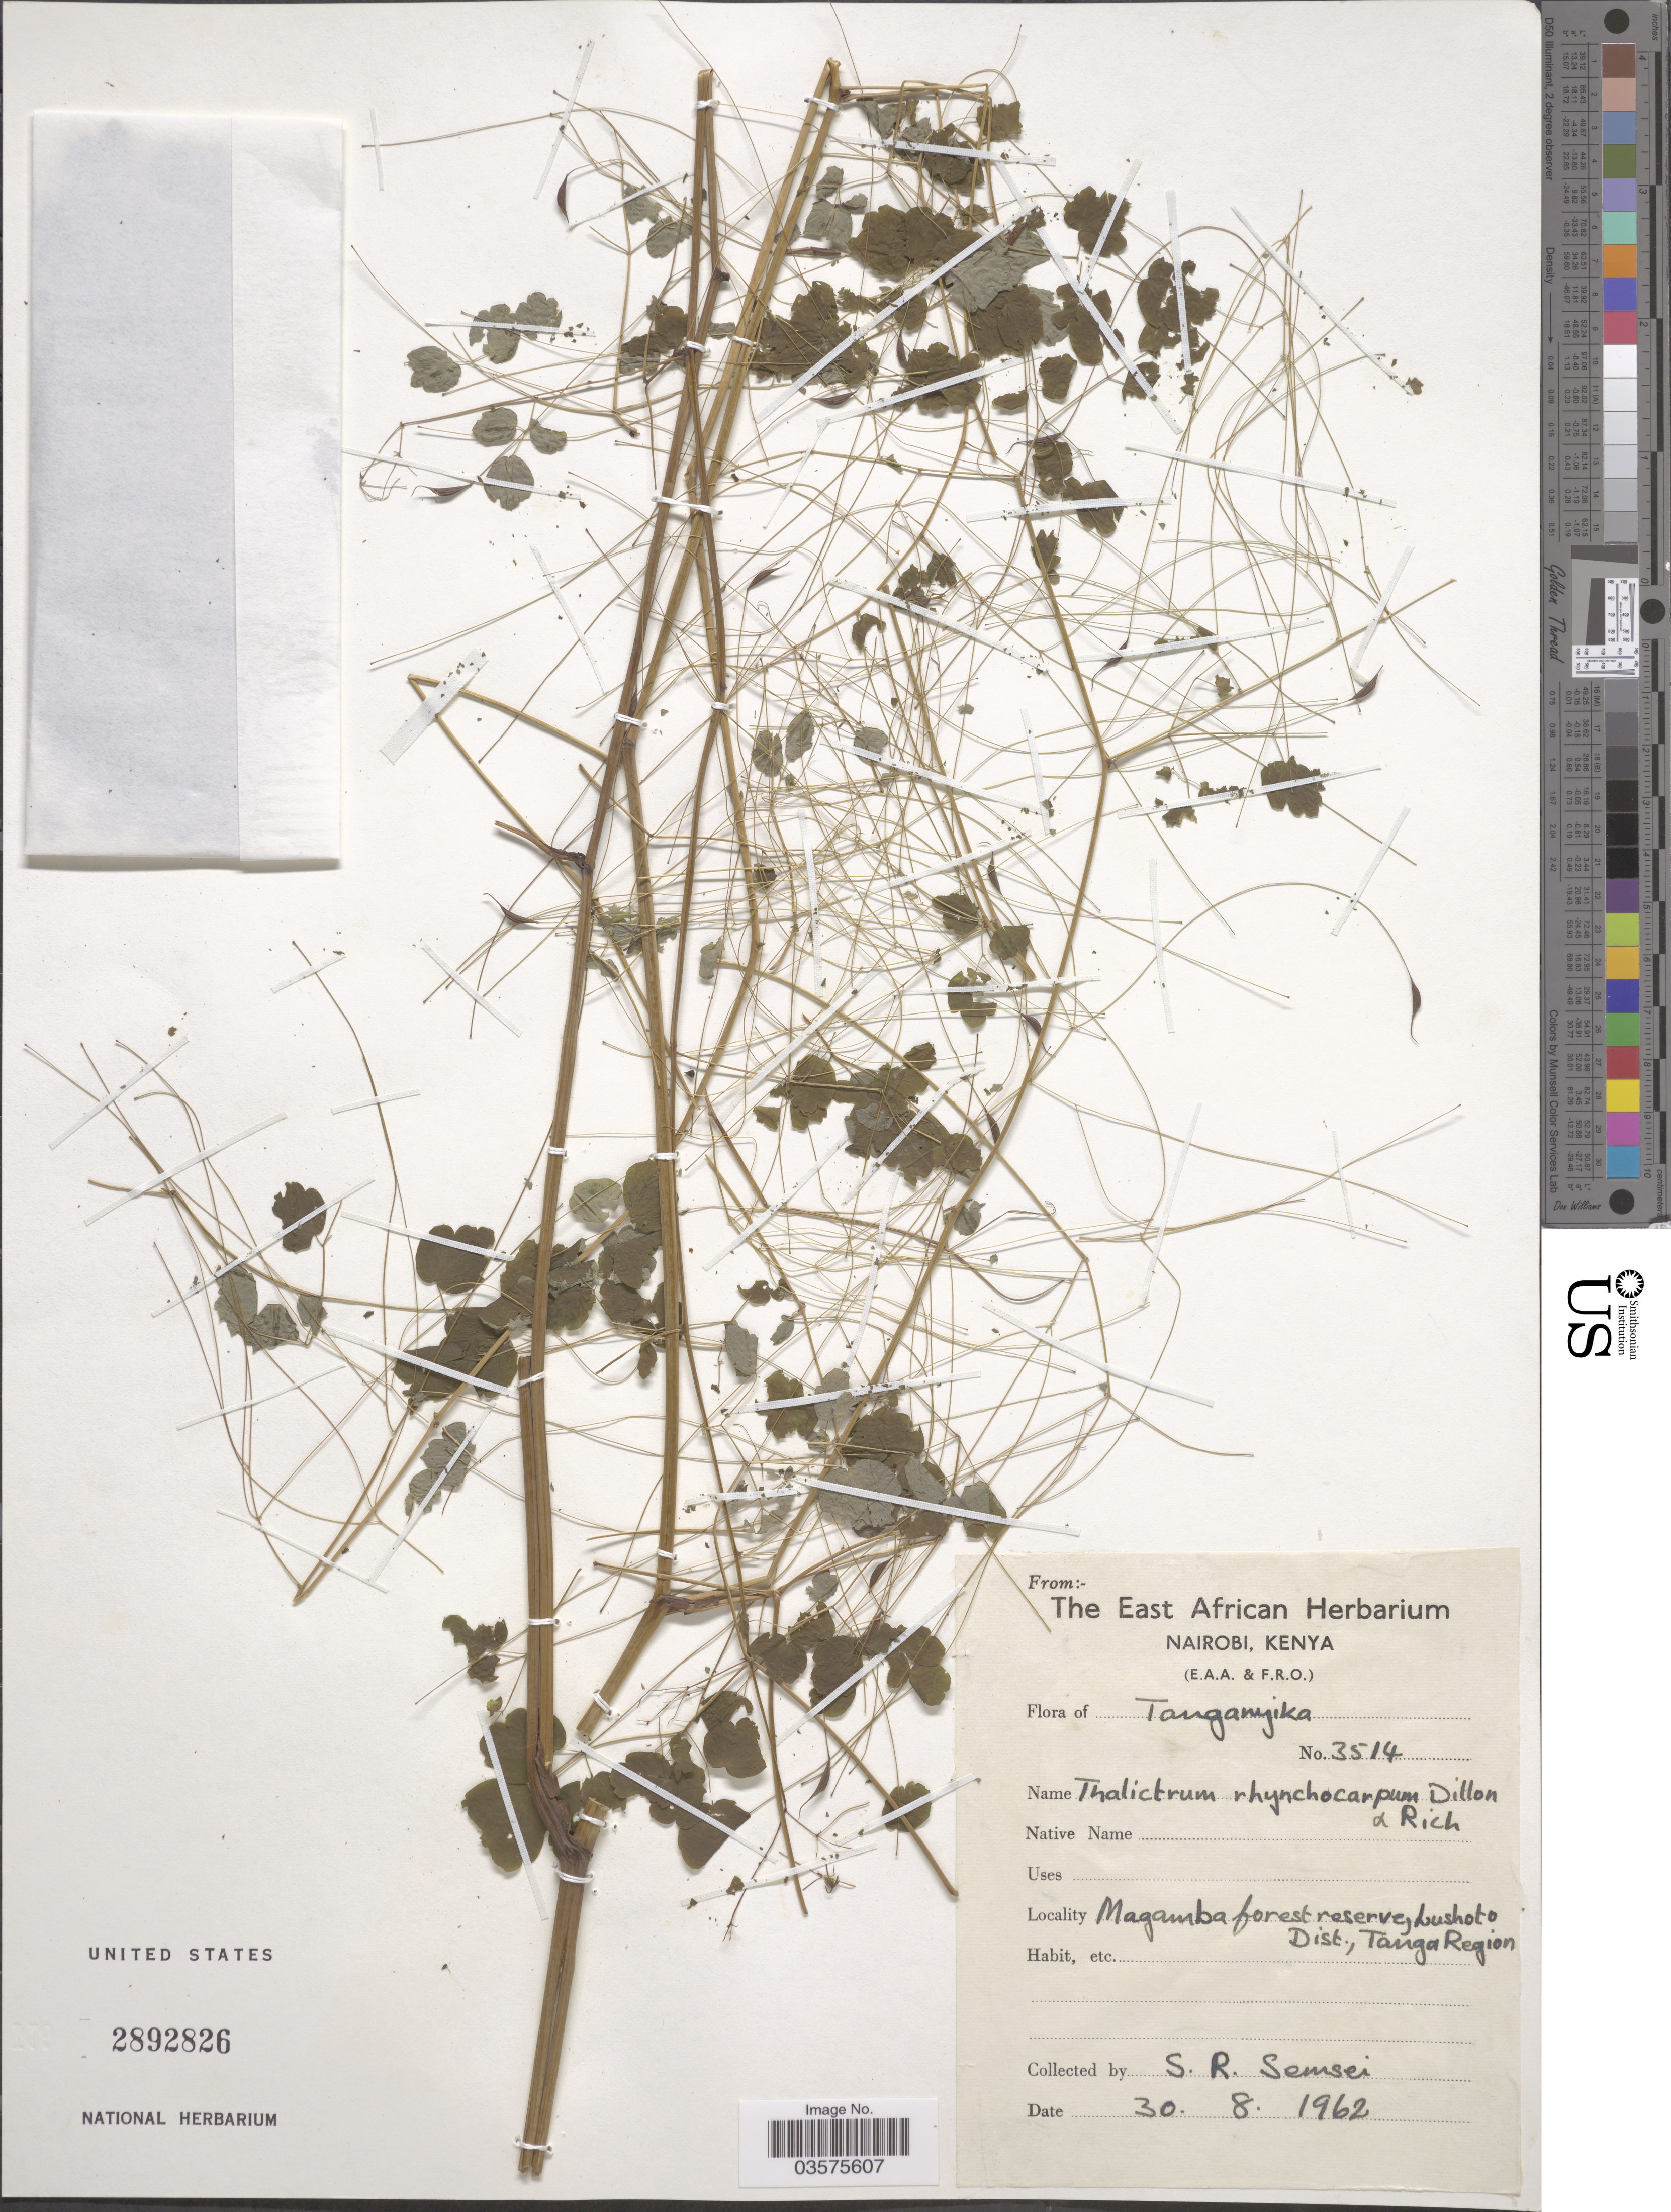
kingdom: Plantae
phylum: Tracheophyta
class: Magnoliopsida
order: Ranunculales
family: Ranunculaceae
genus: Thalictrum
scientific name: Thalictrum rhynchocarpum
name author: Quart.-Dill. & A. Rich.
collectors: S. Semsei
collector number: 3514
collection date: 1962-08-30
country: Tanzania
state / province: Tanga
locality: Tanganyika. Magamba forest reserve, Lushoto. Dist., Tanga Region.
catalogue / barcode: US 2892826